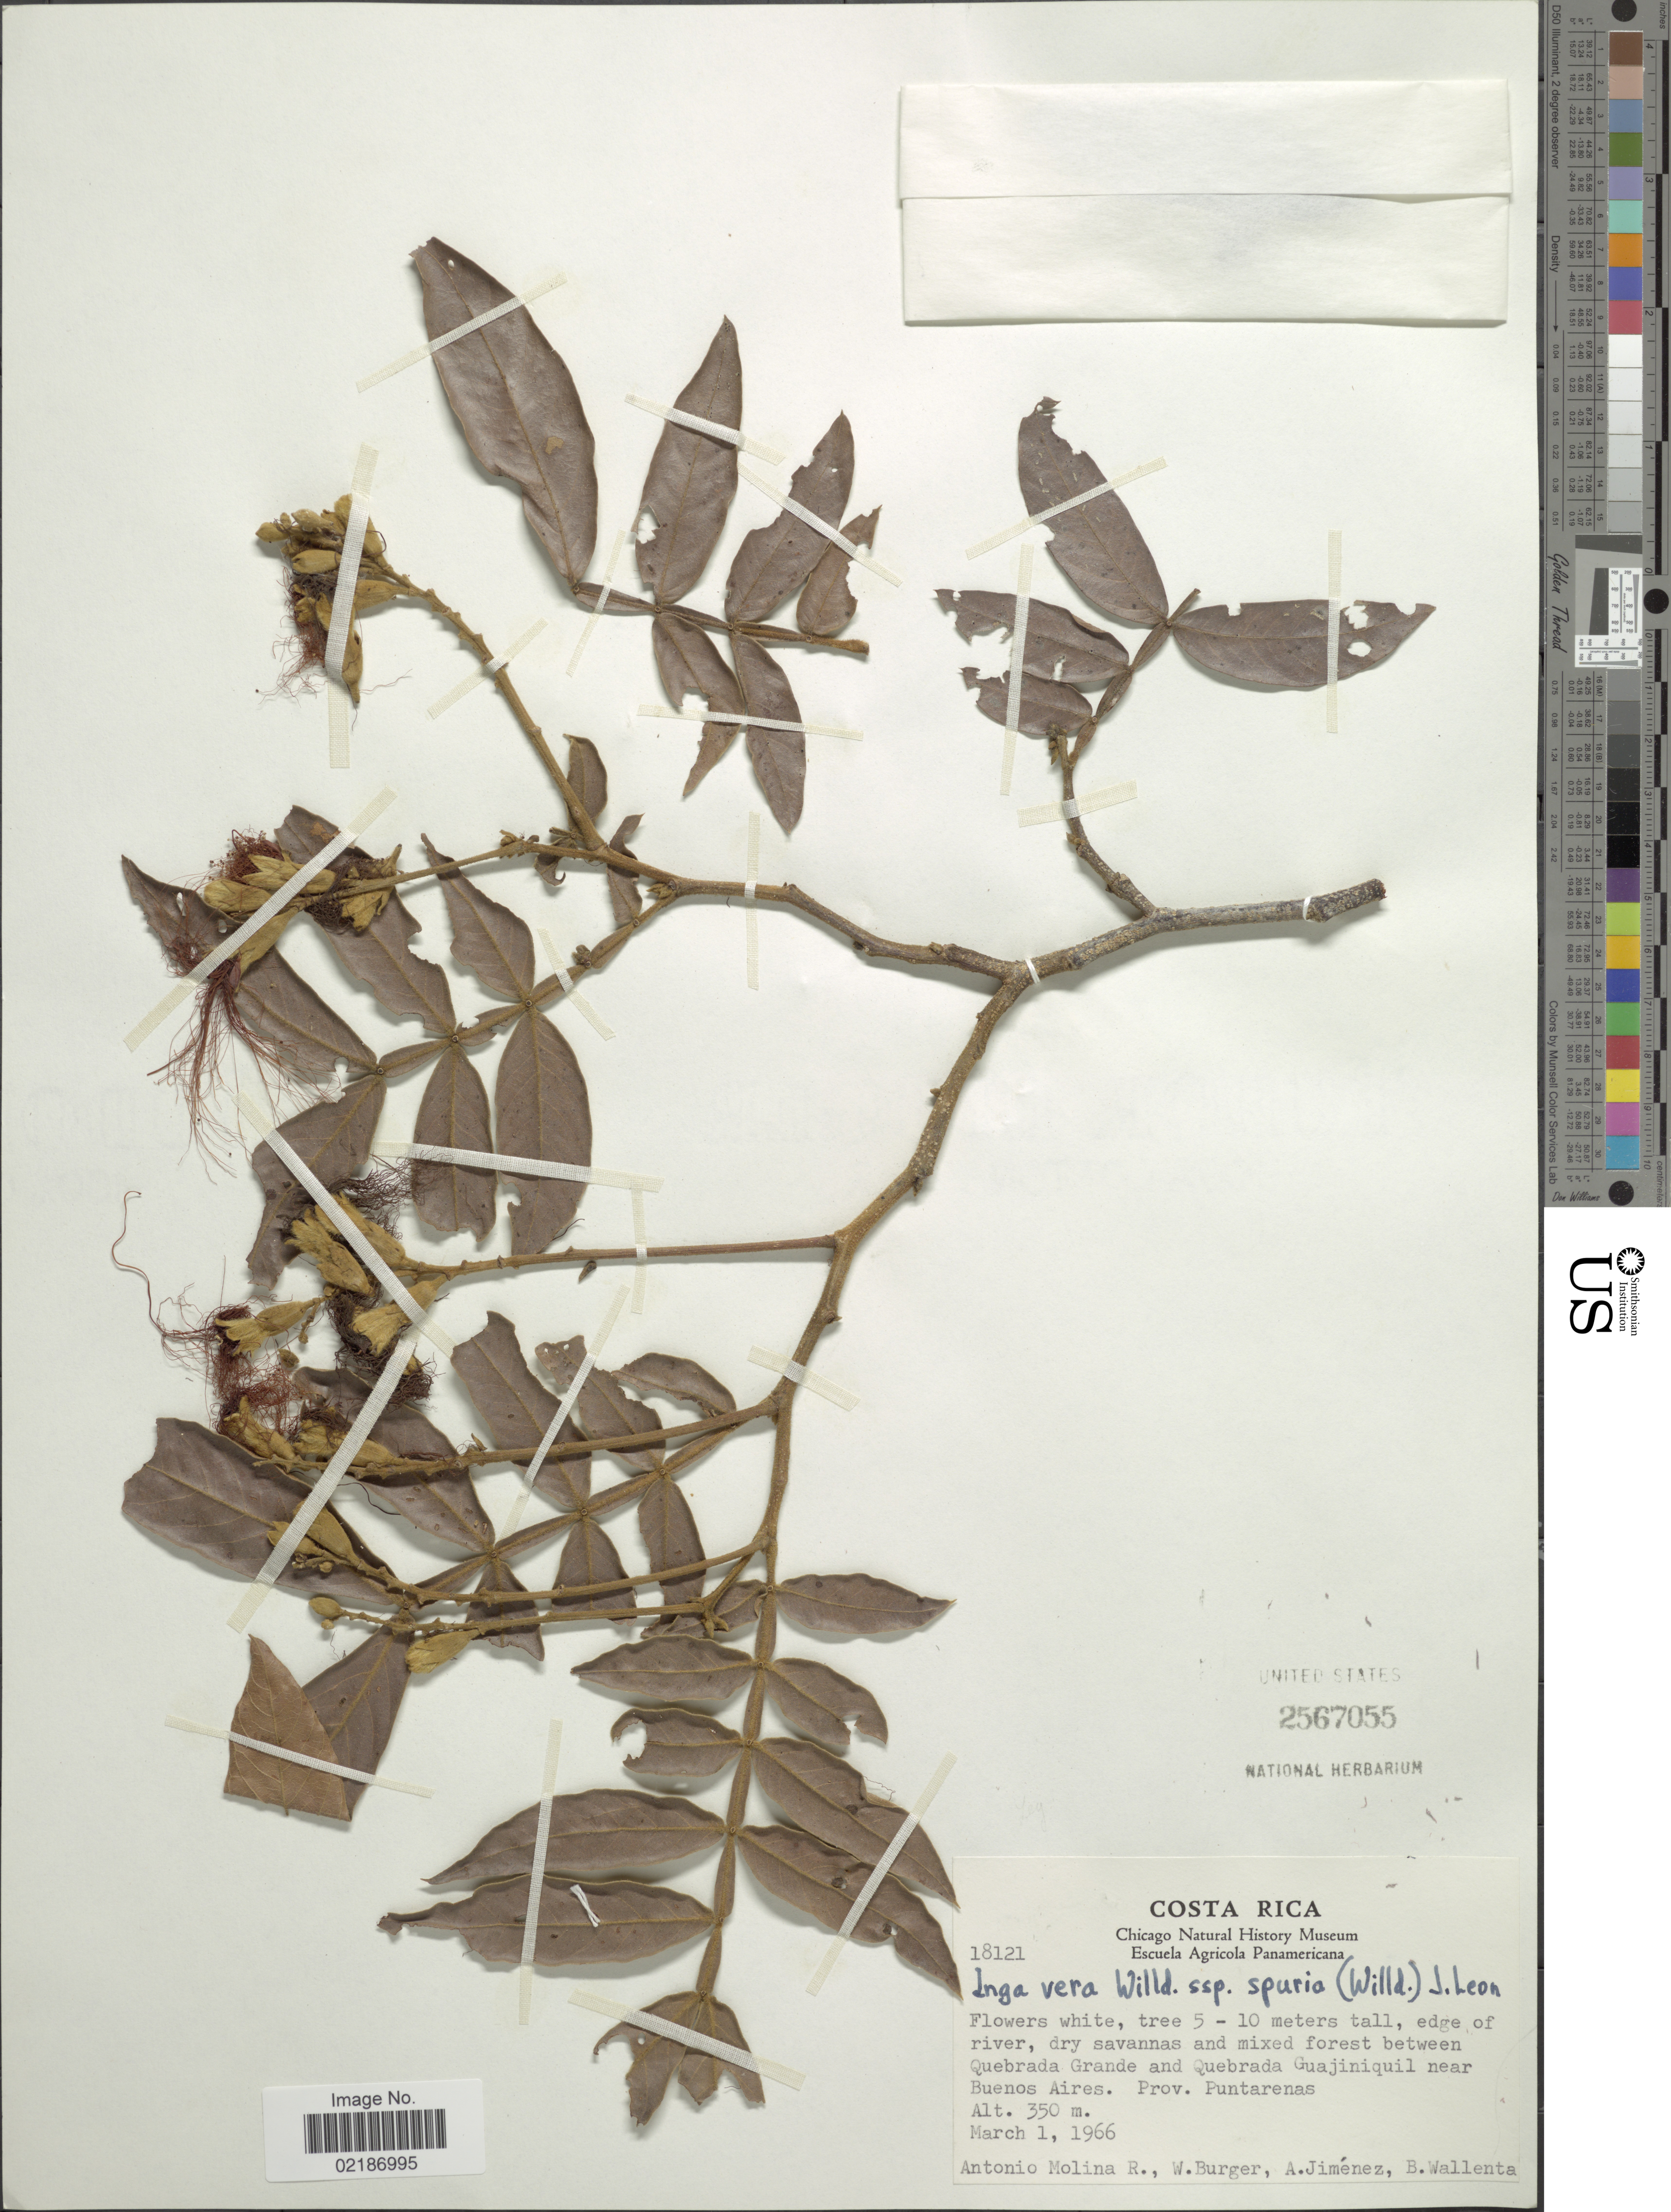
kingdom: Plantae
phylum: Tracheophyta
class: Magnoliopsida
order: Fabales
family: Fabaceae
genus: Inga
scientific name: Inga vera subsp. vera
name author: Willd.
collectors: A. Molina R., W. Burger, A. Jiménez & B. Wallenta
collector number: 18121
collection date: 1966-03-01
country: Costa Rica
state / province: Puntarenas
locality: Between Quebrada Grande and Quebrada Guajiniquil near Buenos Aires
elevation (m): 350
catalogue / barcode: US 2567055